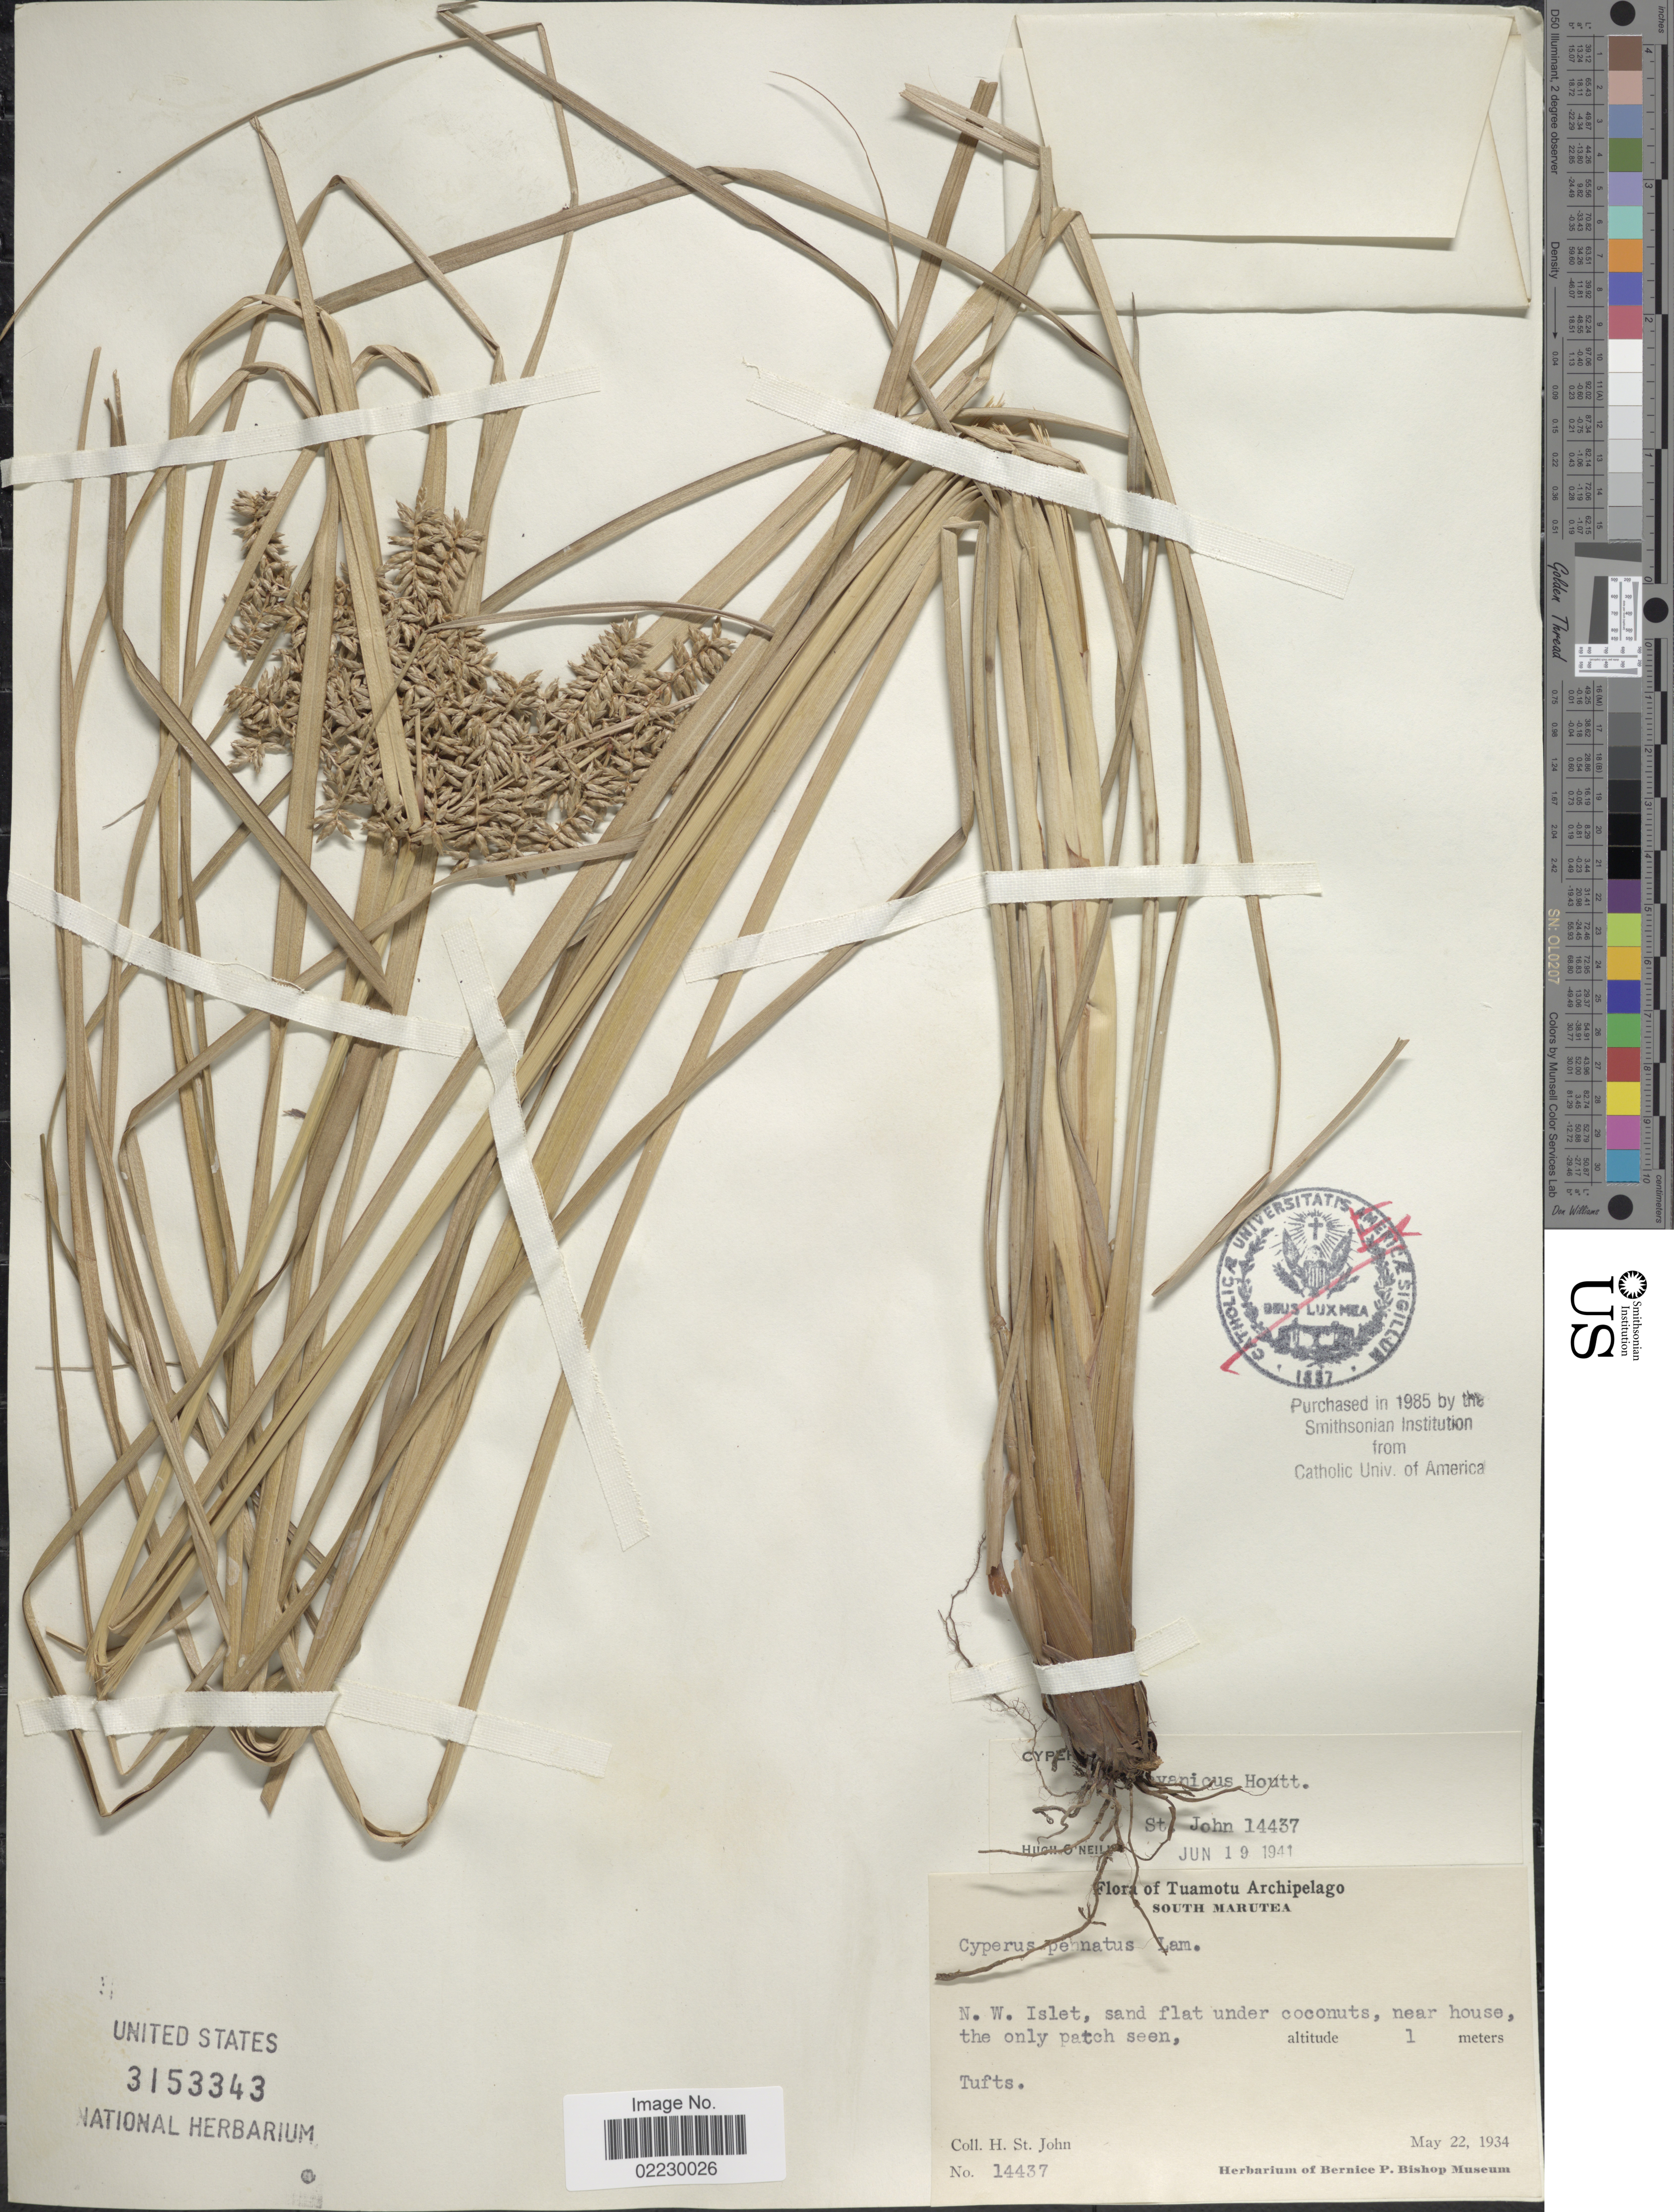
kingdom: Plantae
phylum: Tracheophyta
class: Liliopsida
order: Poales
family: Cyperaceae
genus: Cyperus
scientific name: Cyperus javanicus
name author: Houtt.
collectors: H. St. John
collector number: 14437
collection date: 1934-05-22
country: French Polynesia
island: Marutea South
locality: Tuamotu Archipelago, South Marutea, N. W. Islet, near house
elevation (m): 1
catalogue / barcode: US 3153343